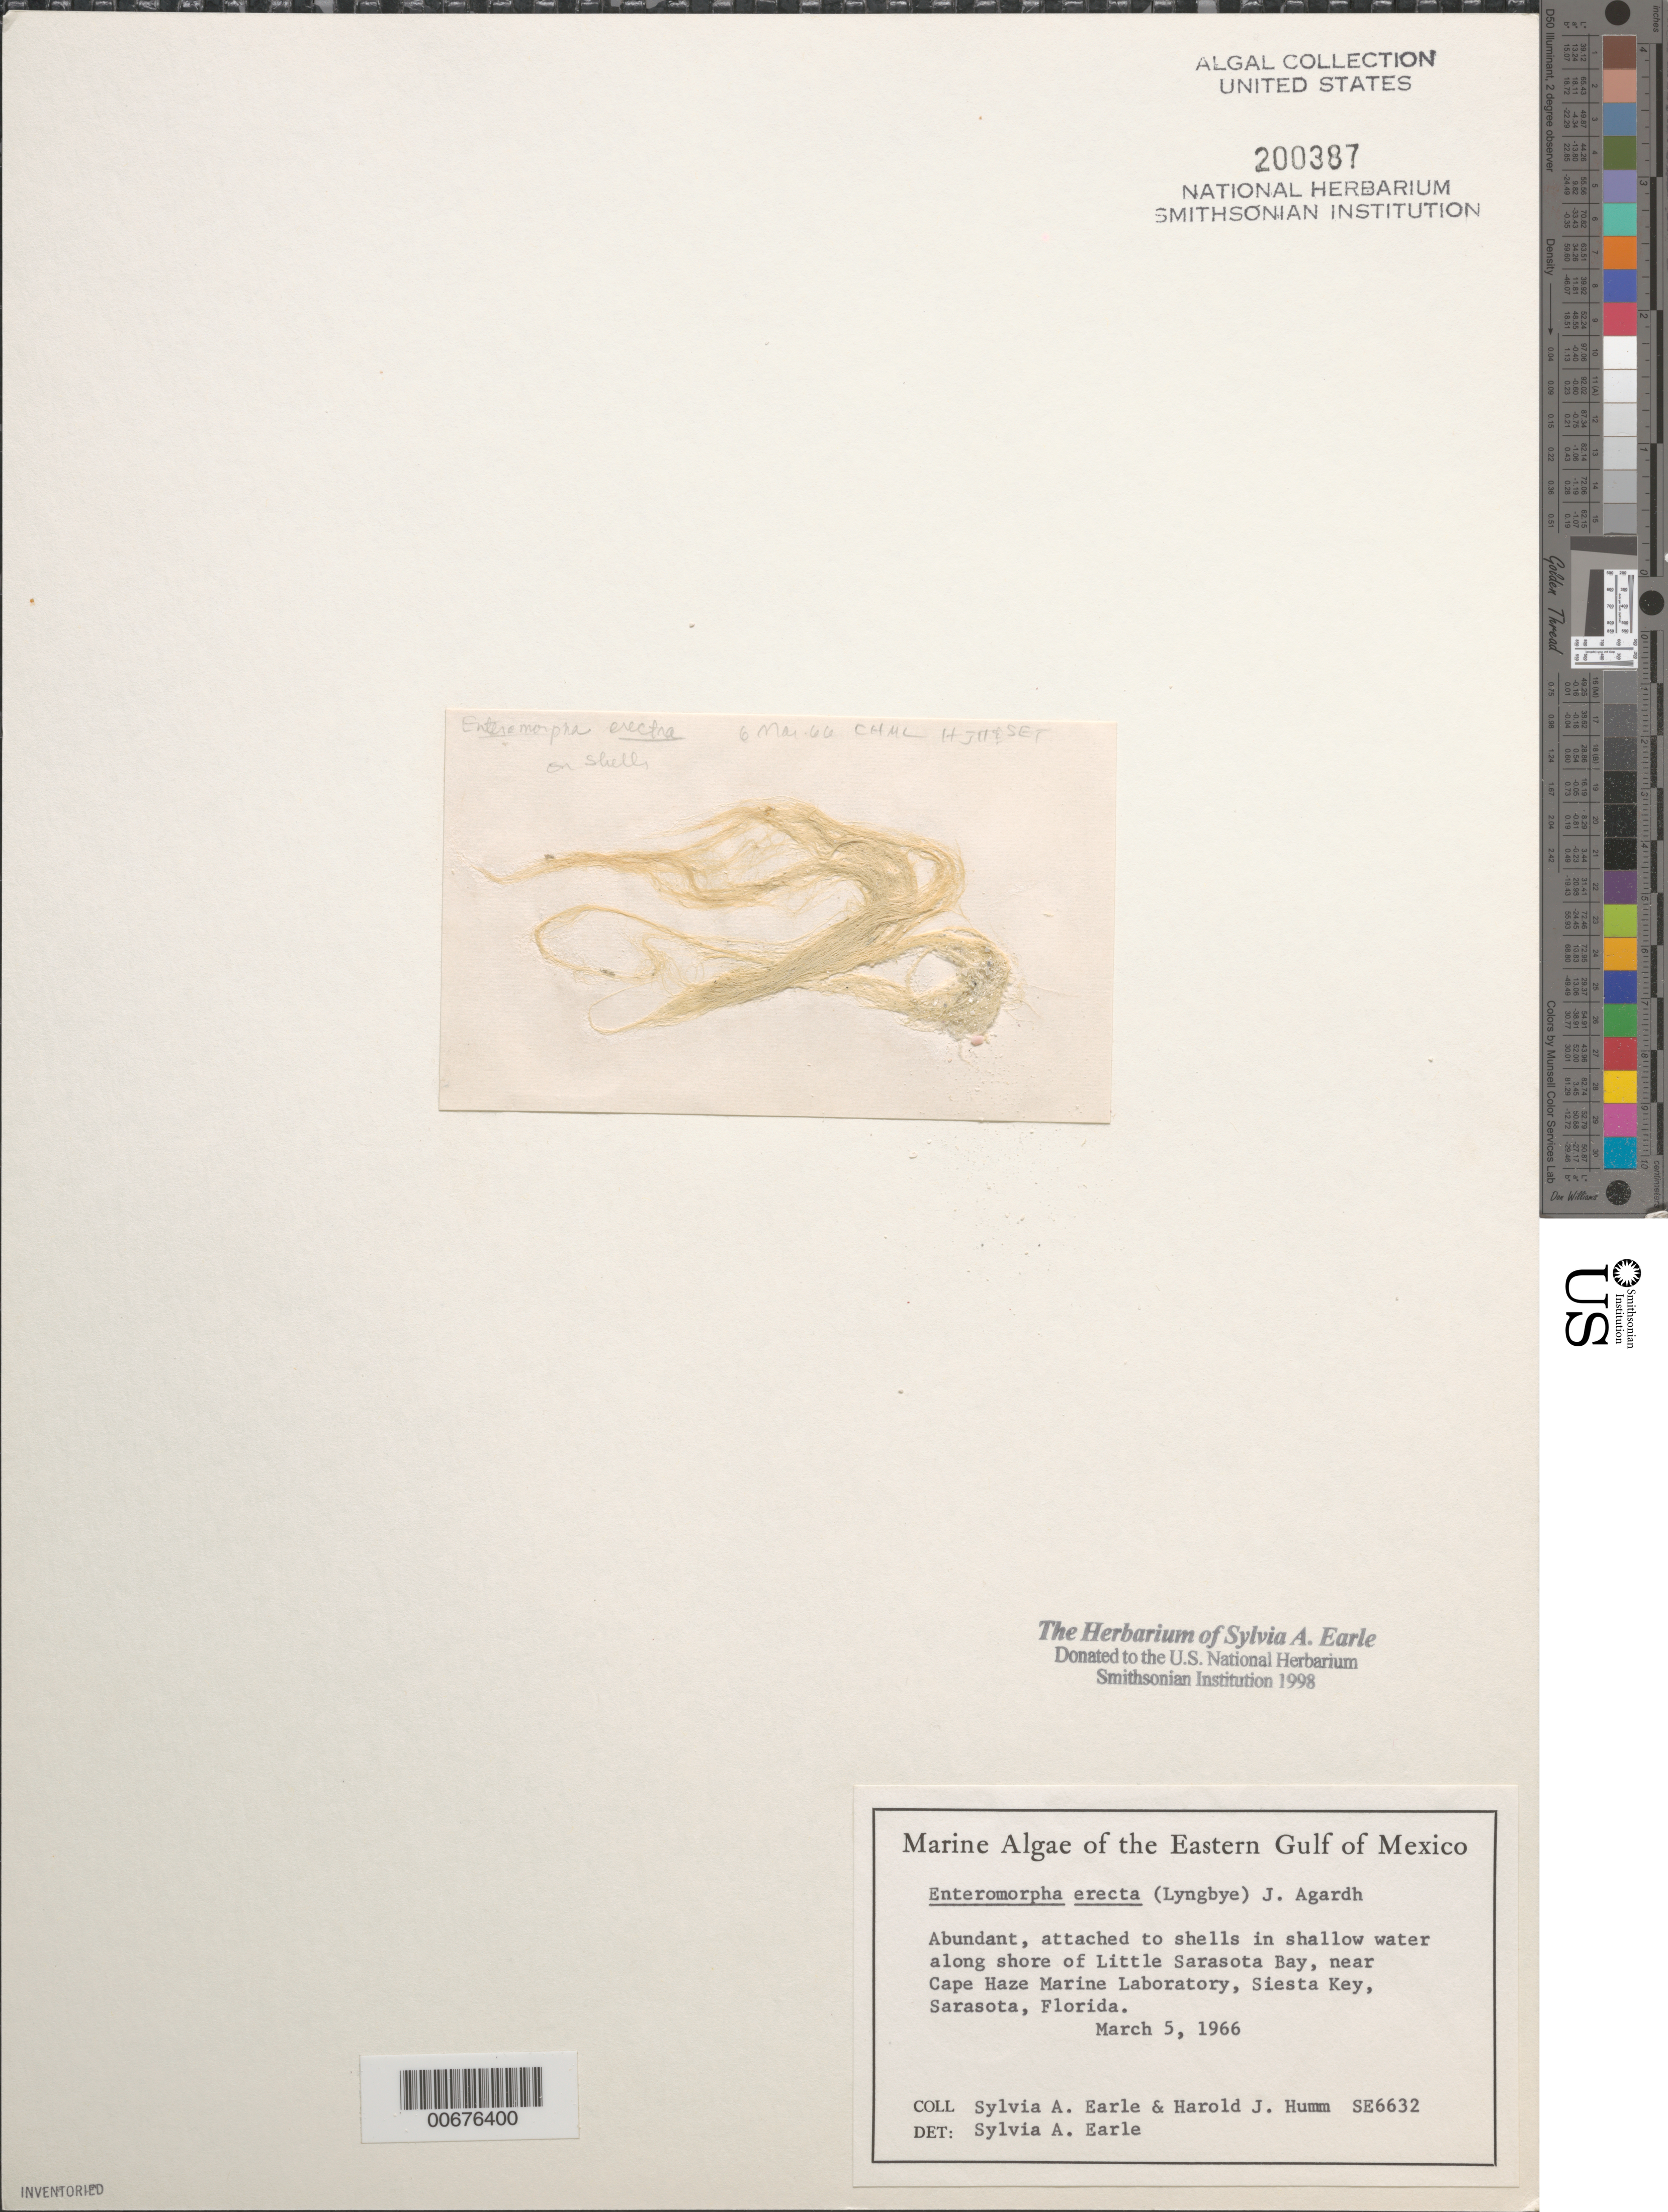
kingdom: Plantae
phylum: Chlorophyta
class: Ulvophyceae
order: Ulvales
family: Ulvaceae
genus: Ulva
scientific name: Ulva paradoxa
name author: C. Agardh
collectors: S. A. Earle & H. J. Humm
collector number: SE6632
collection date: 1966-03-05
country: United States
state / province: Florida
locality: The Eastern Gulf of Mexico. Along shore of Little Sarasota Bay, near Cape Haze Marine Laboratory, Siesta Key, Sarasota.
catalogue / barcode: US 200387